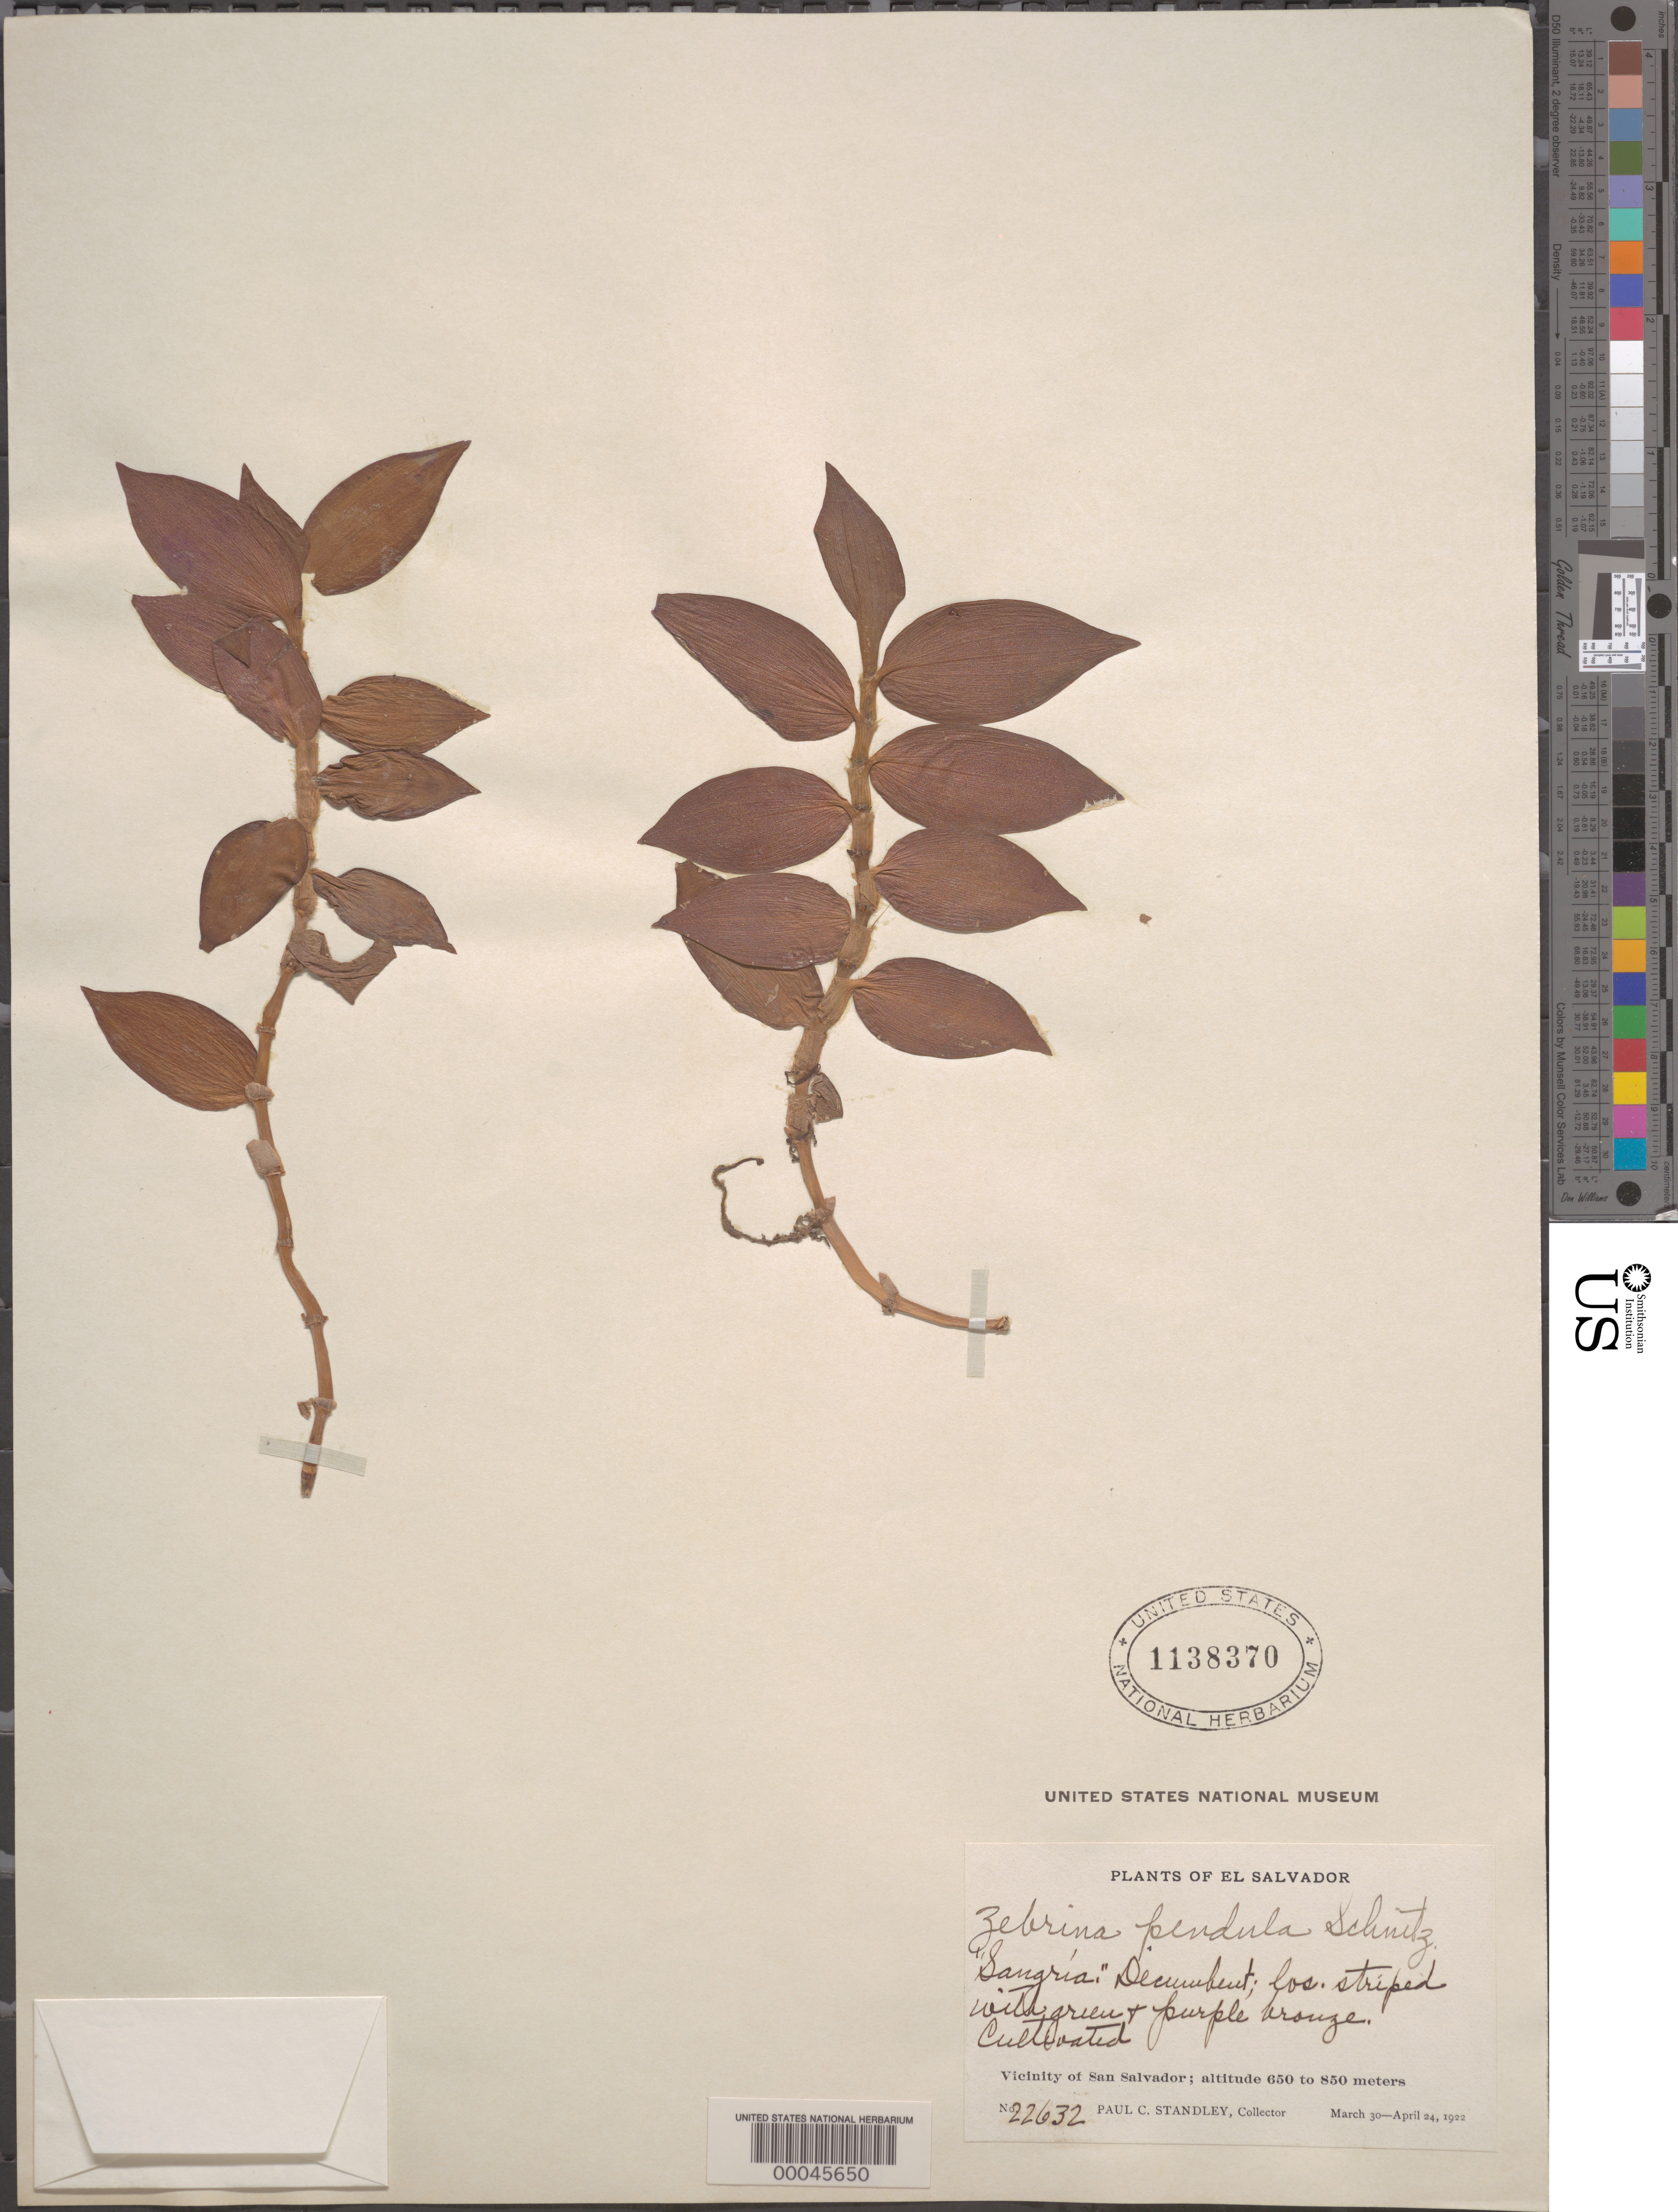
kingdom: Plantae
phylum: Tracheophyta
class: Liliopsida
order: Commelinales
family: Commelinaceae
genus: Tradescantia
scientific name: Tradescantia zebrina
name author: Bosse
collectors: P. C. Standley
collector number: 22632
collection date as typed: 30 Mar 1922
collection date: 1922-03-30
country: El Salvador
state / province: San Salvador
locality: Near san salvador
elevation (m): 650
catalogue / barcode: US 1138370